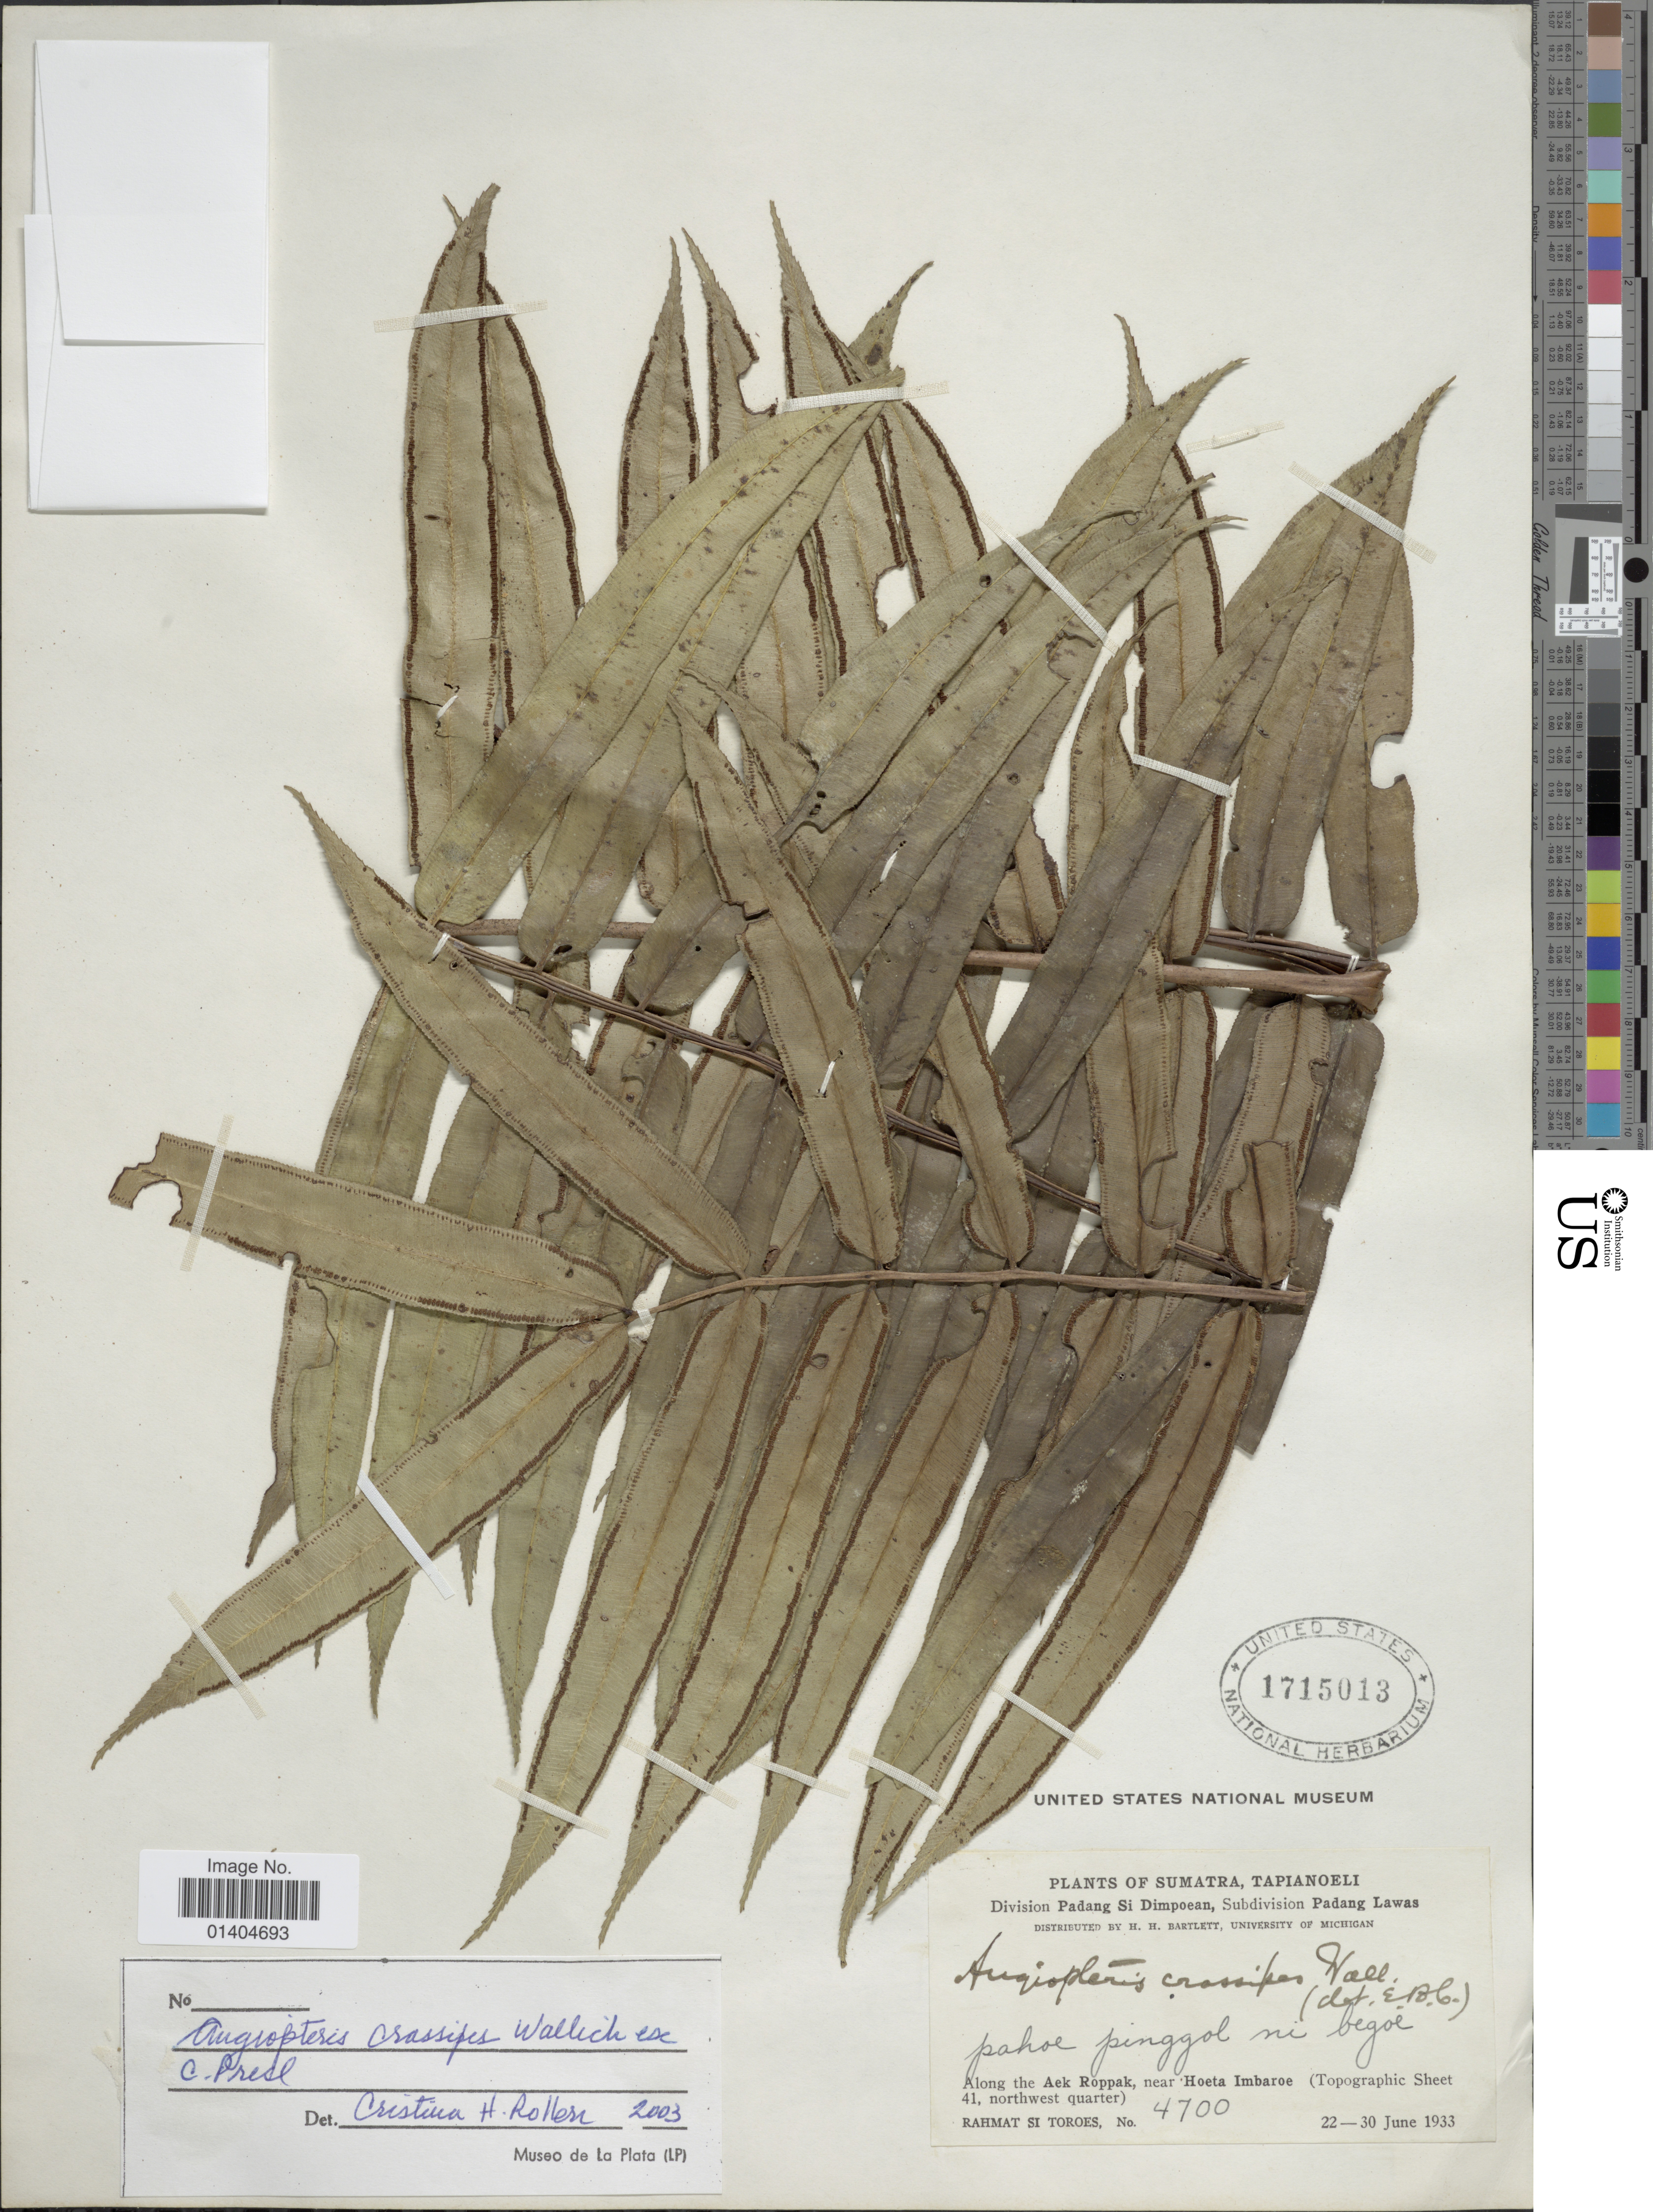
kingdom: Plantae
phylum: Tracheophyta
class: Polypodiopsida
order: Marattiales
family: Marattiaceae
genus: Angiopteris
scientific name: Angiopteris crassipes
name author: Wall. ex C. Presl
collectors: Rahmat Si Boeea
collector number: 4700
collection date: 1933-06-22/1933-06-30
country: Indonesia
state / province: Sumatra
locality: Sumatra, Tapianoeli Division Padang Si Dimpoean, Subdivision Padang Lawas Along the Aek Roppak, near Hoeta Imbaroe (Topographic Sheet 41, northwest quarter)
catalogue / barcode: US 1715013